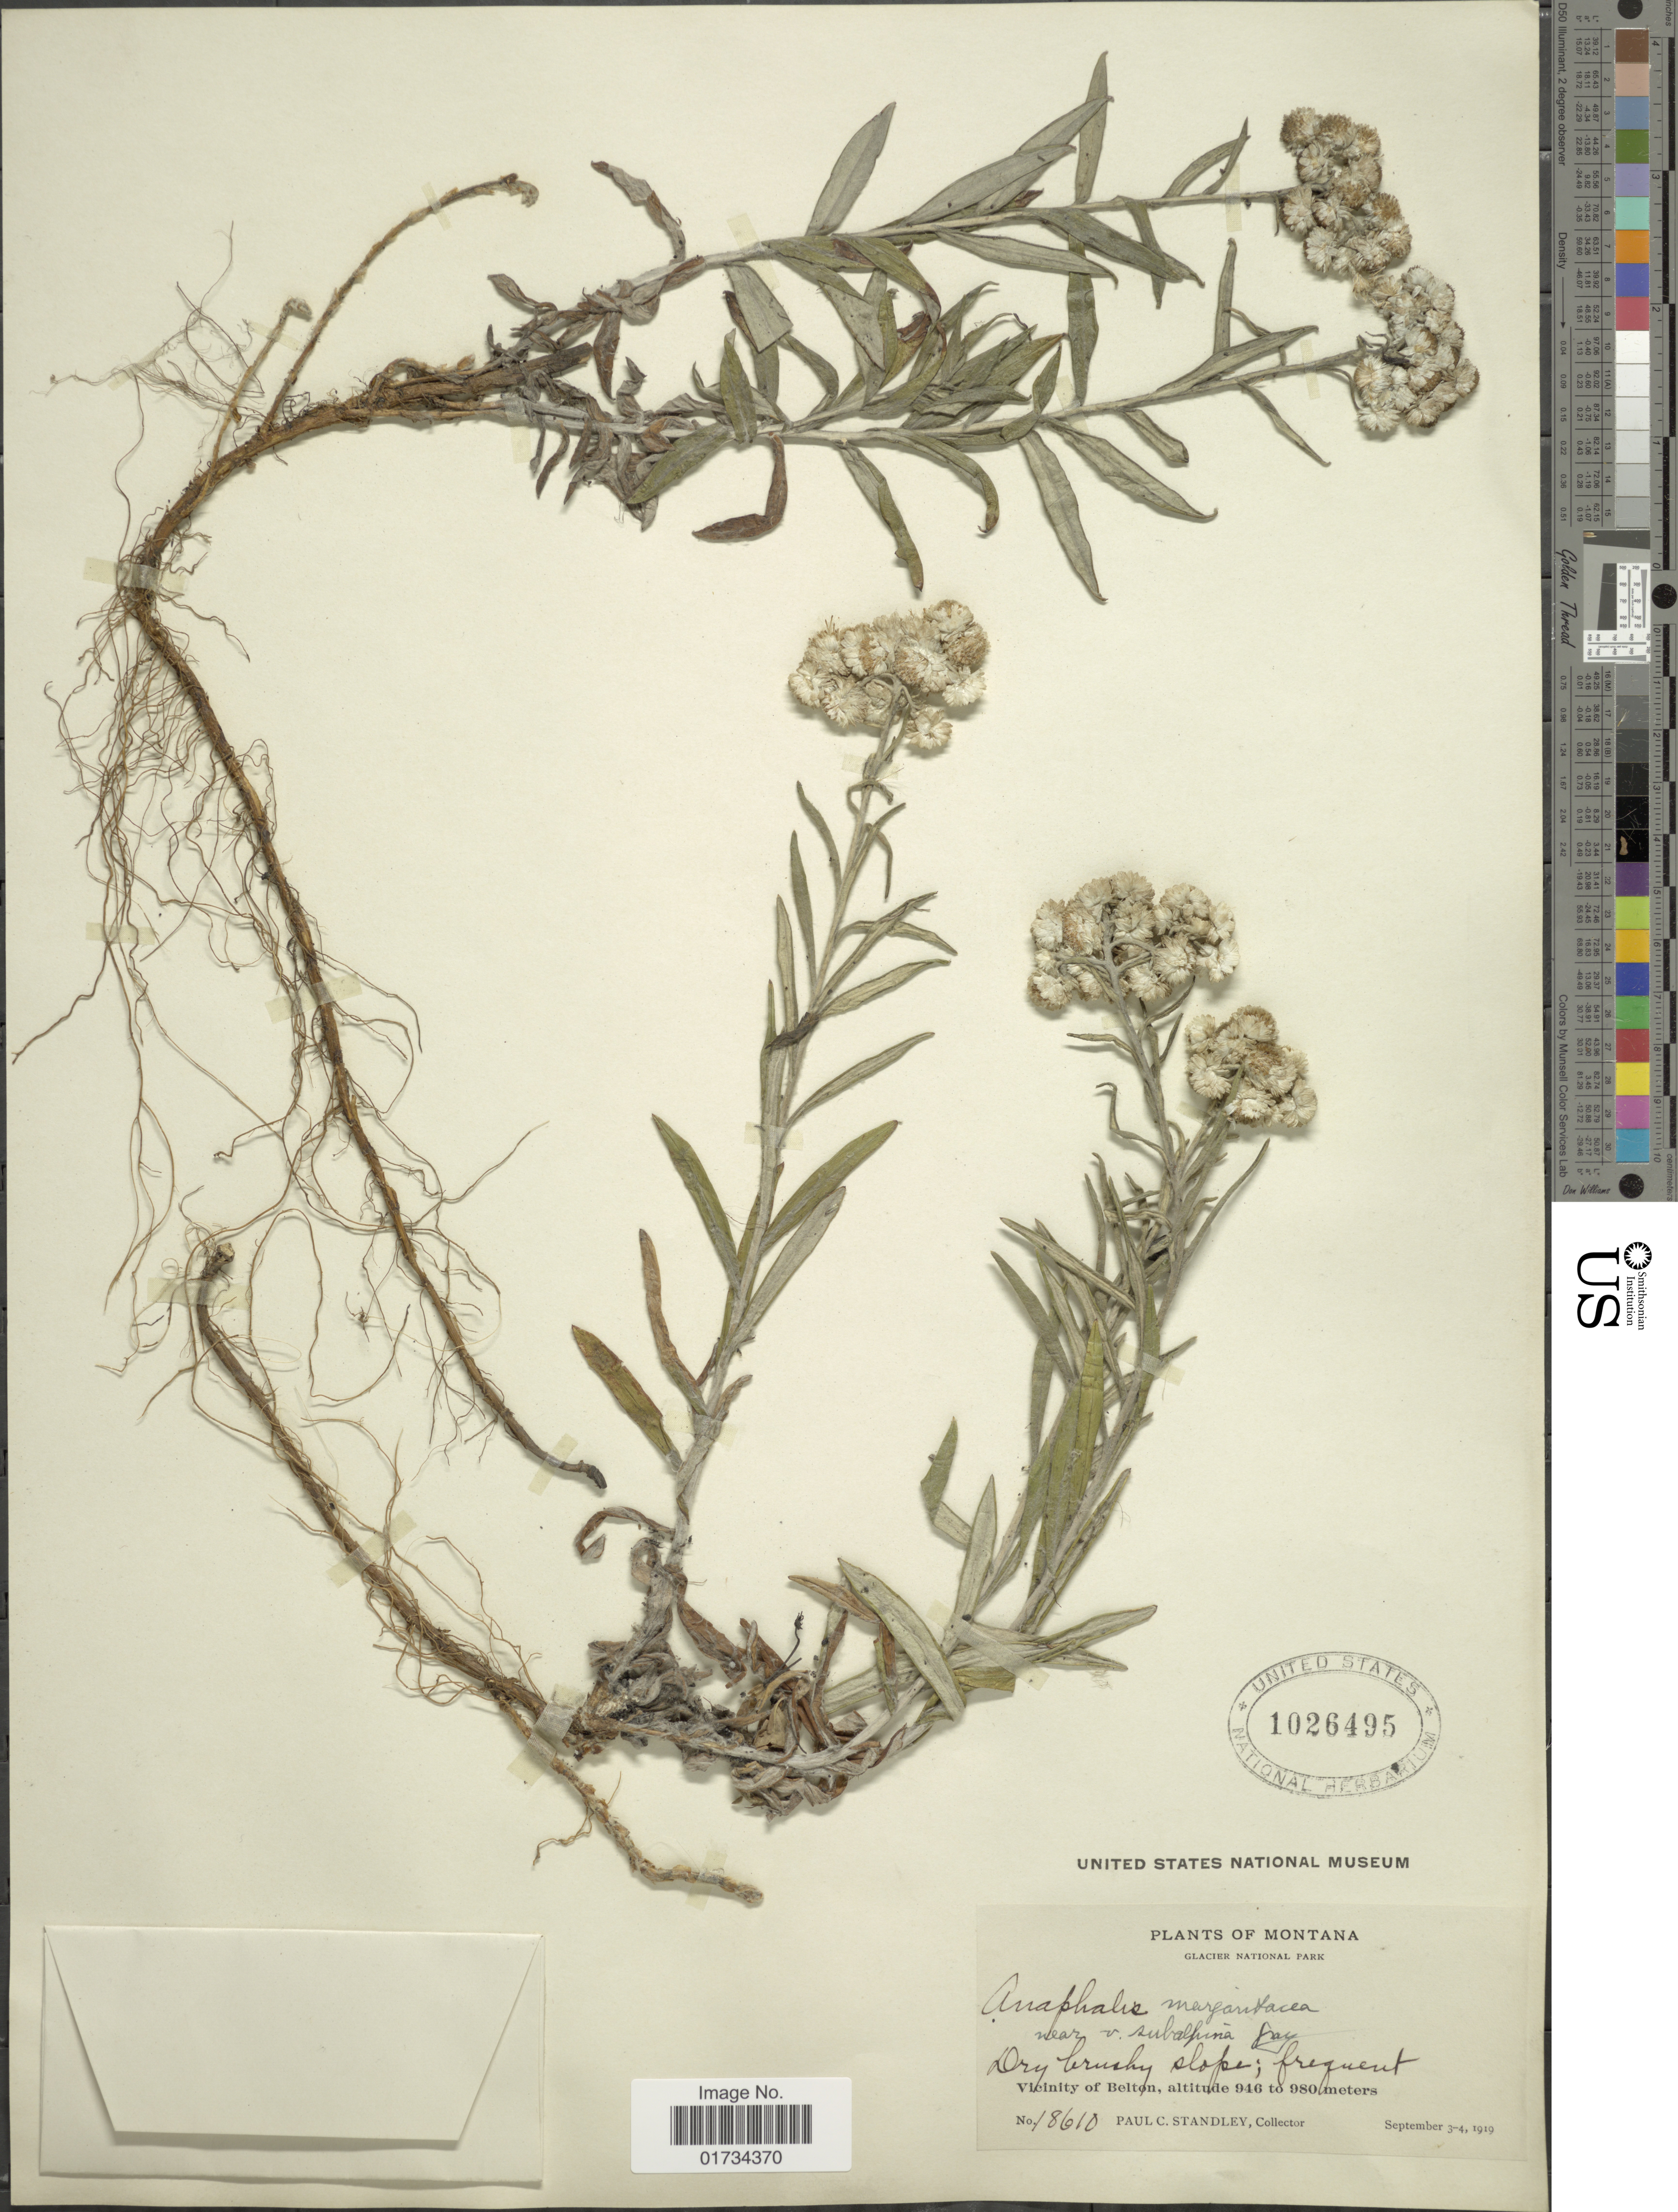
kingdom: Plantae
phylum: Tracheophyta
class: Magnoliopsida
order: Asterales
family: Asteraceae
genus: Anaphalis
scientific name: Anaphalis subalpina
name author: (A. Gray) Rydb.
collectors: P. C. Standley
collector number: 18610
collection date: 1919-09-03/1919-09-04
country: United States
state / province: Montana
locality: Montana. Dry bushy slope. Vicinity of Belton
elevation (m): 946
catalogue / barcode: US 1026495